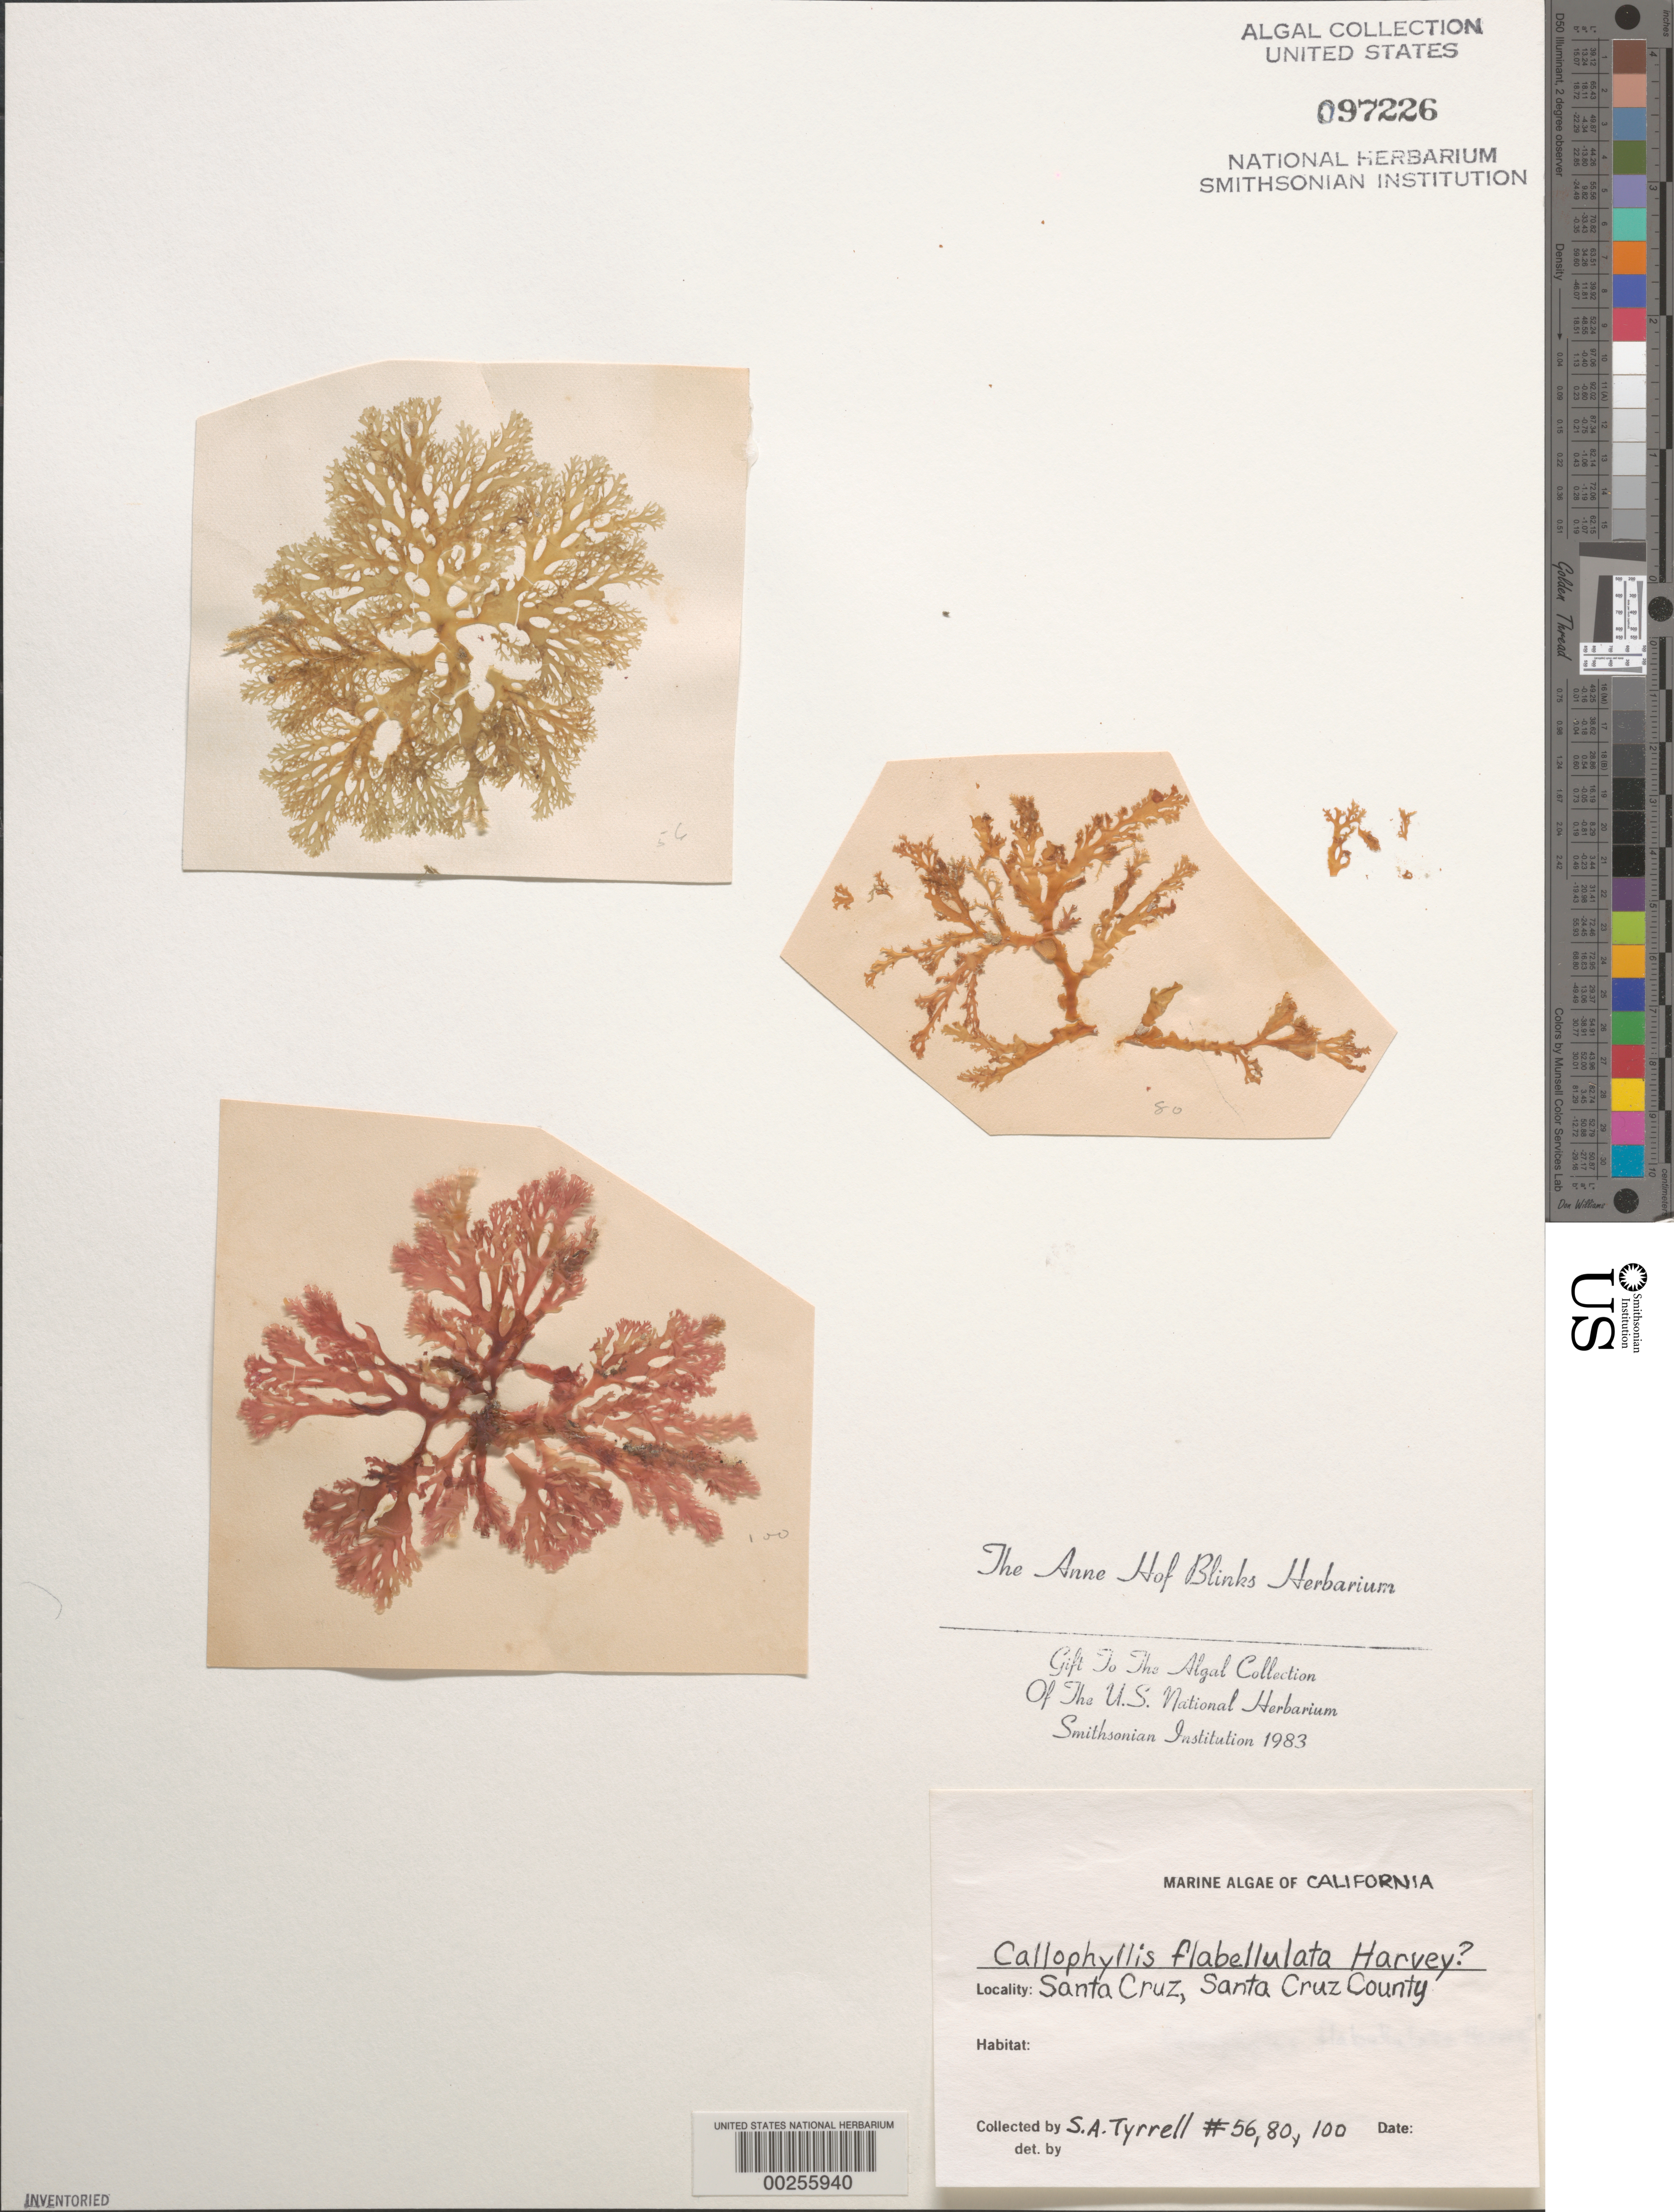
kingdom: Plantae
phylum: Rhodophyta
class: Florideophyceae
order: Gigartinales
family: Kallymeniaceae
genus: Callophyllis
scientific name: Callophyllis flabellulata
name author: Harv.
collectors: C. Tyrrell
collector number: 56 & 80 & 100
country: United States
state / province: California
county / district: Santa Cruz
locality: Santa Cruz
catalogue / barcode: US 97226